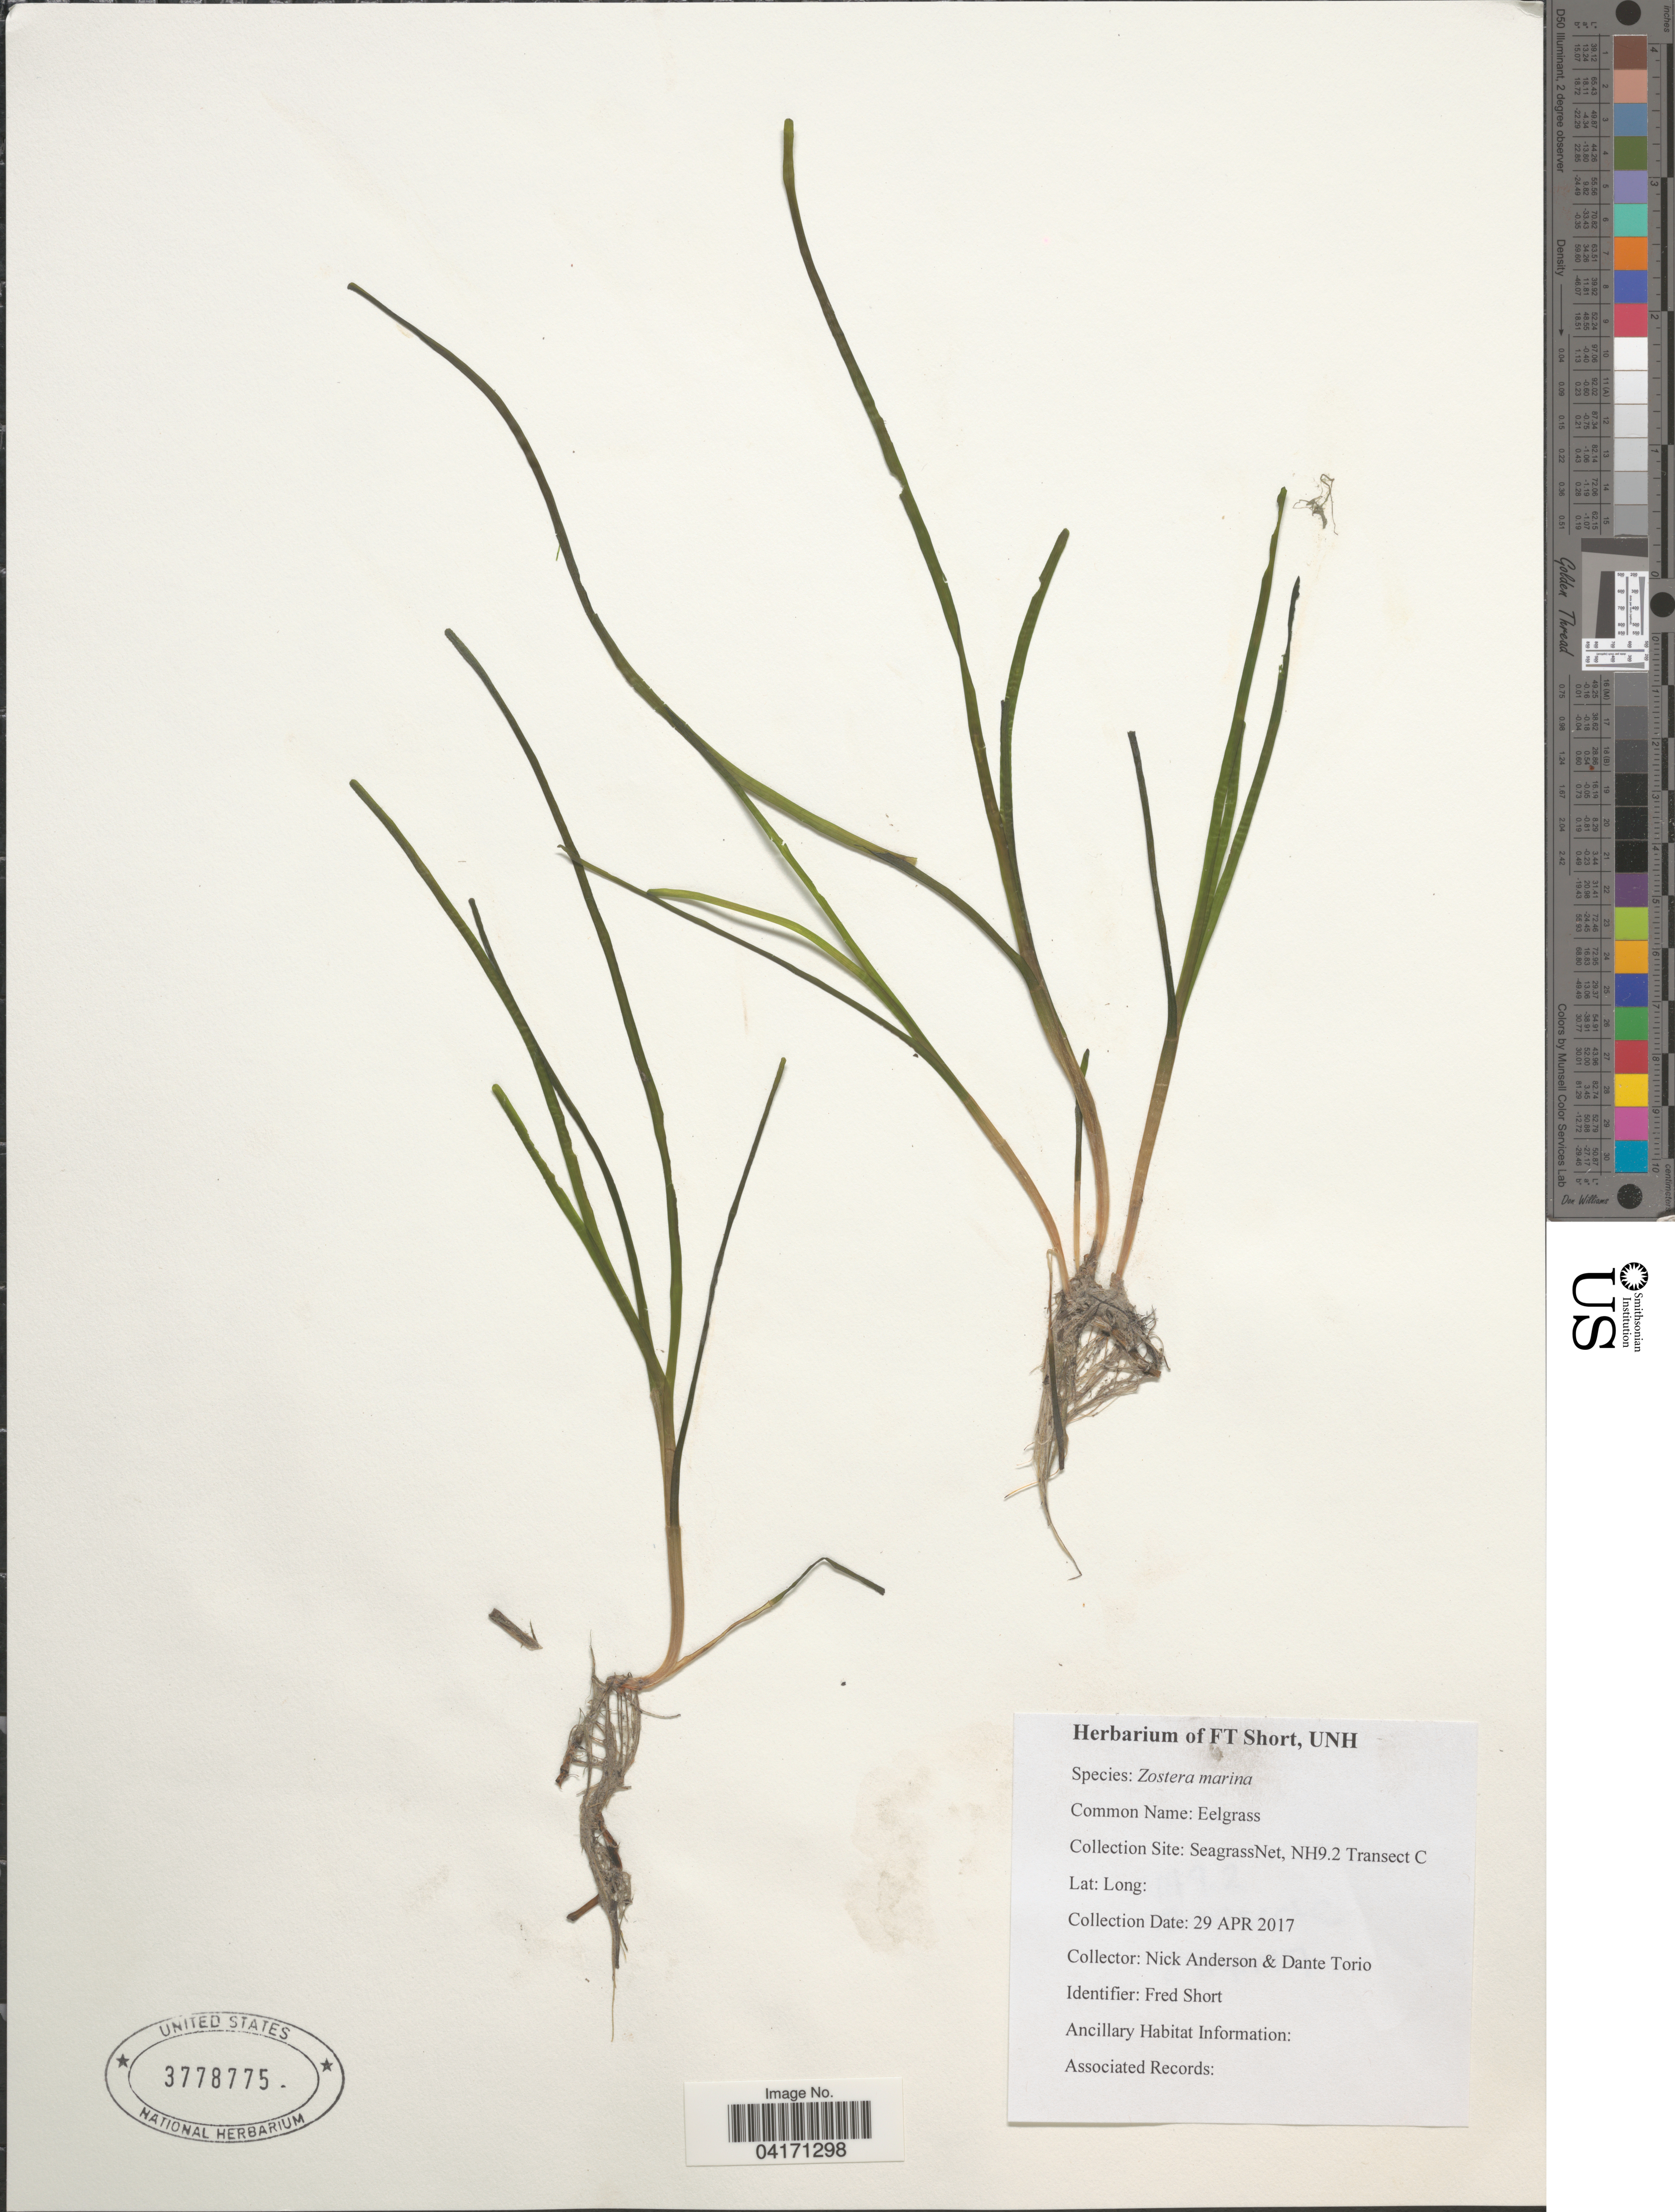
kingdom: Plantae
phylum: Tracheophyta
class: Liliopsida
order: Alismatales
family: Zosteraceae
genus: Zostera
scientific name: Zostera marina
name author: L.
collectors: N. Anderson & D. Torio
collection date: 2017-04-29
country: United States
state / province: New Hampshire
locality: SeagrassNet, NH9.2 Transect C.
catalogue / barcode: US 3778775